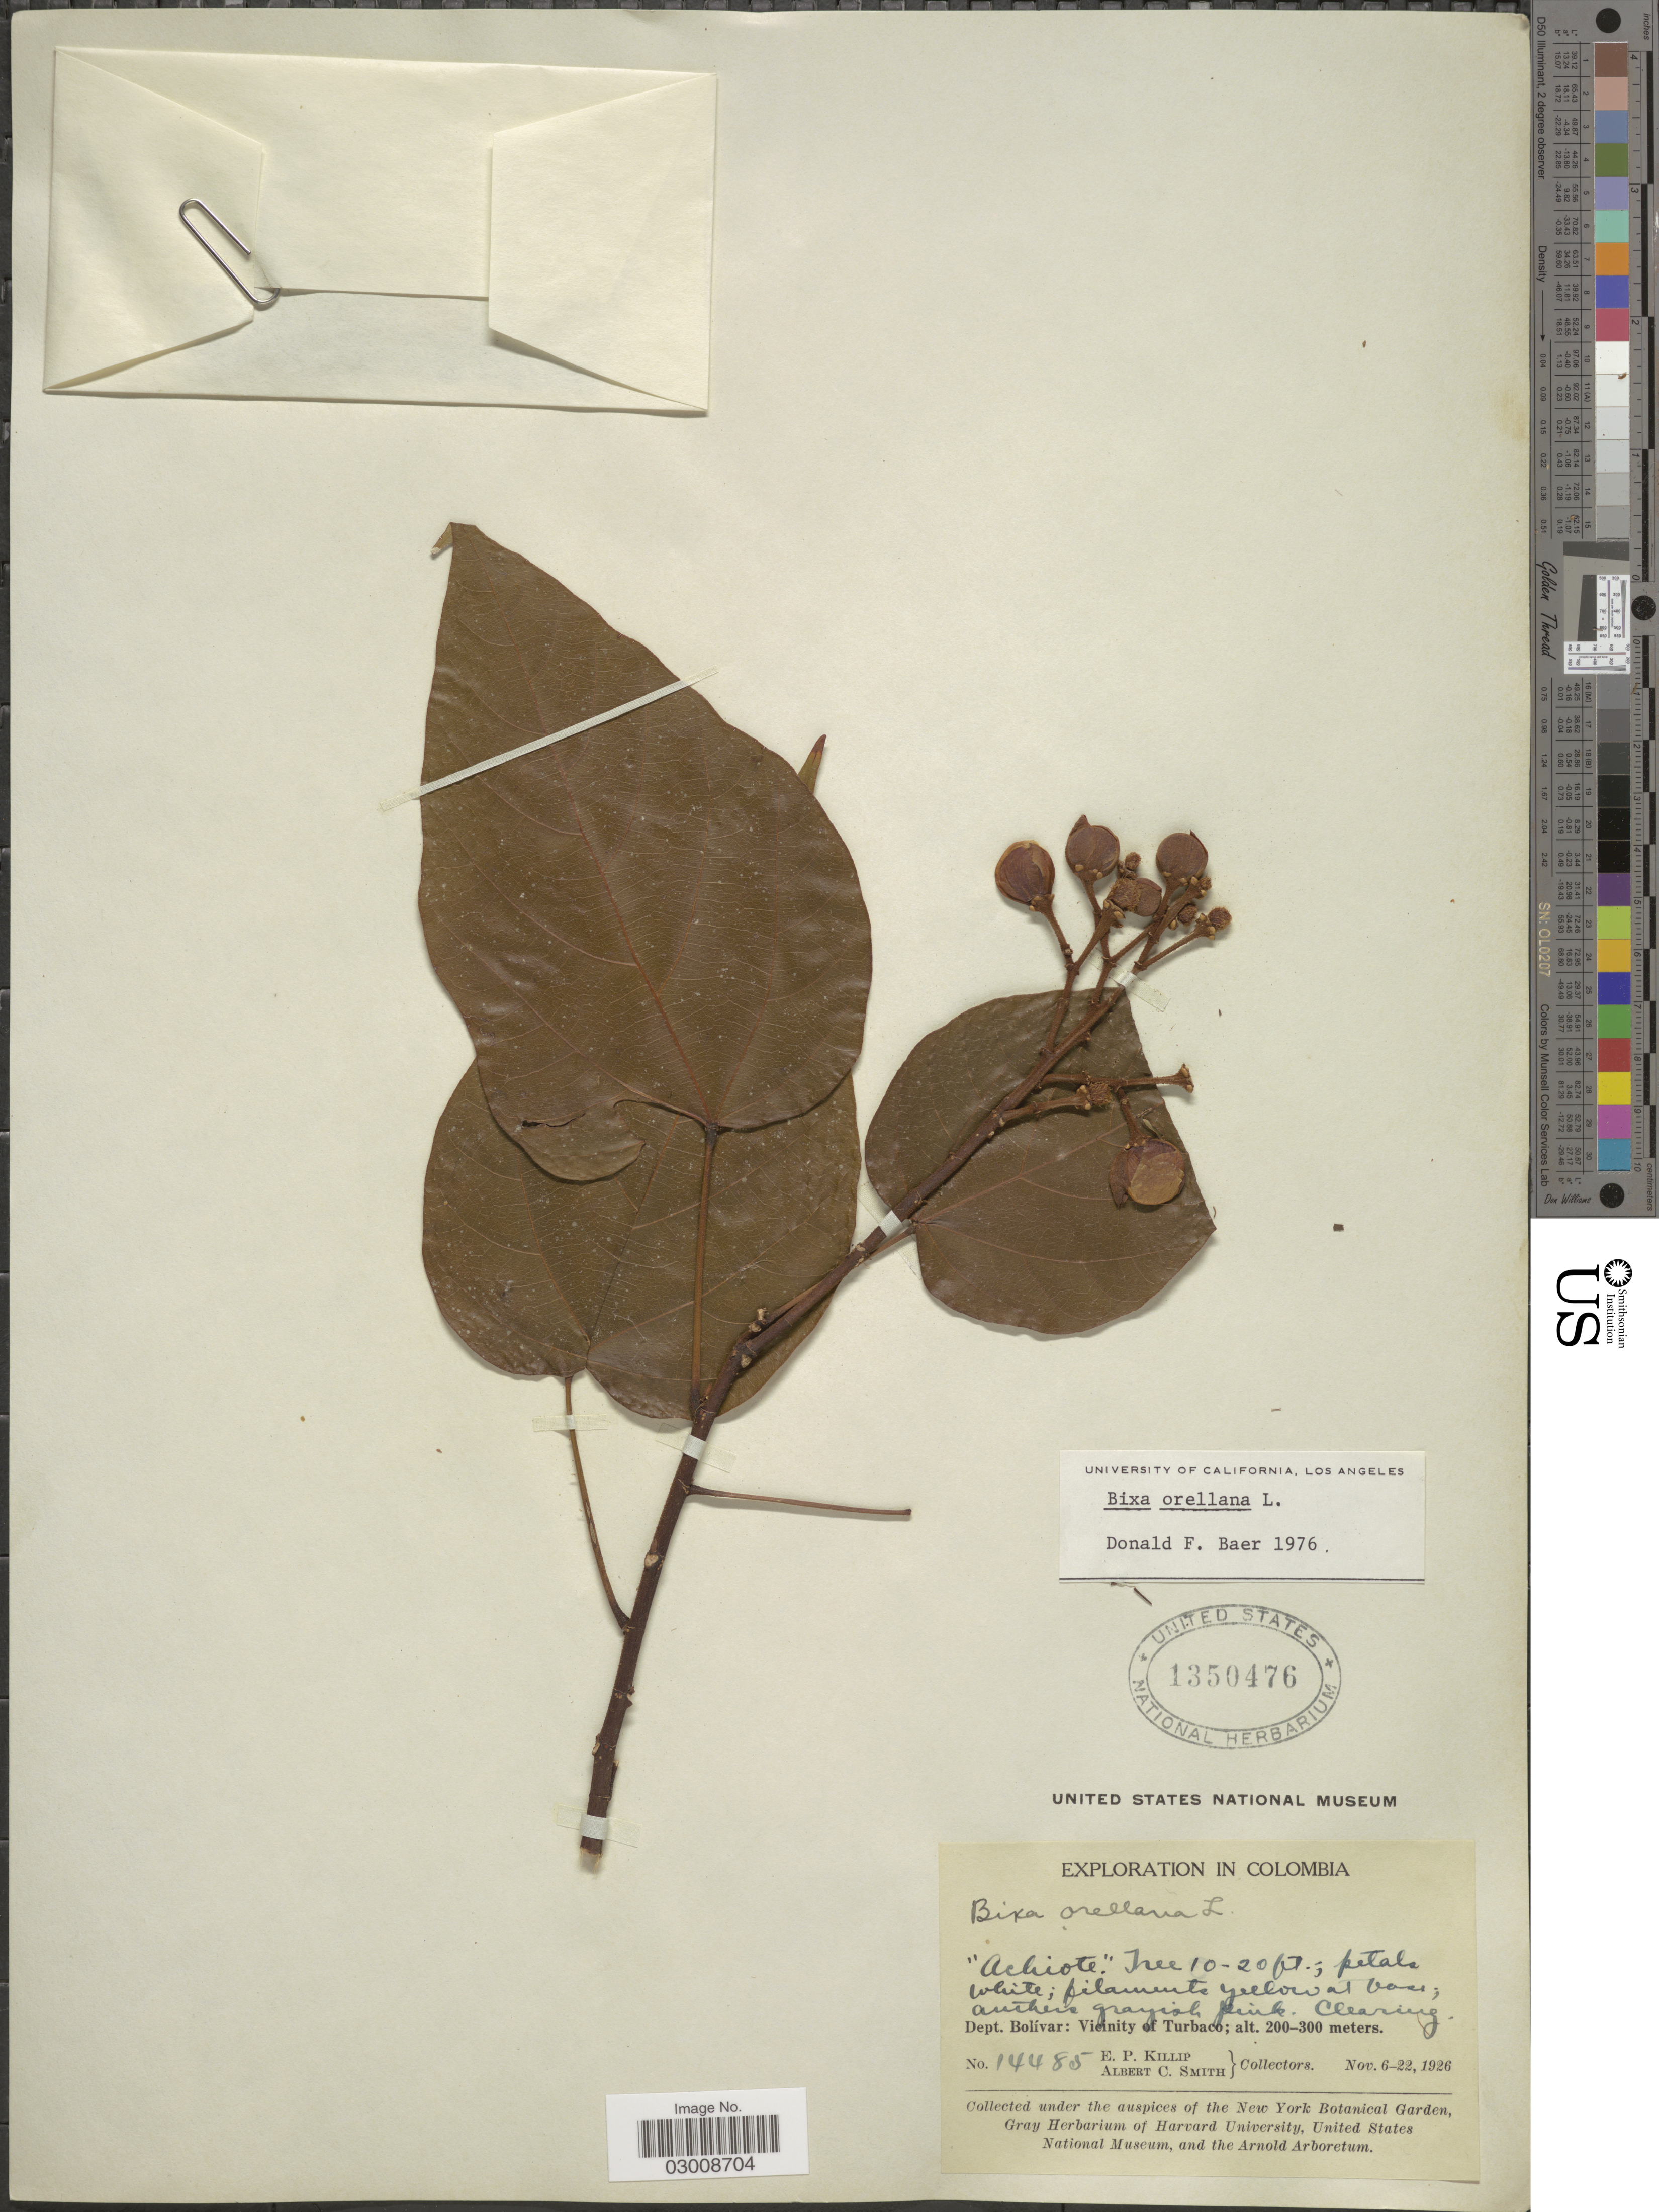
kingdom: Plantae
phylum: Tracheophyta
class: Magnoliopsida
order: Malvales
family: Bixaceae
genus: Bixa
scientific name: Bixa orellana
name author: L.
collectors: E. P. Killip & A. C. Smith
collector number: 14485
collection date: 1926-11-06/1926-11-22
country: Colombia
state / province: Bolívar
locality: Dept. Bolívar: Vicinity of Turbaco.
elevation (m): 200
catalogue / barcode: US 1350476